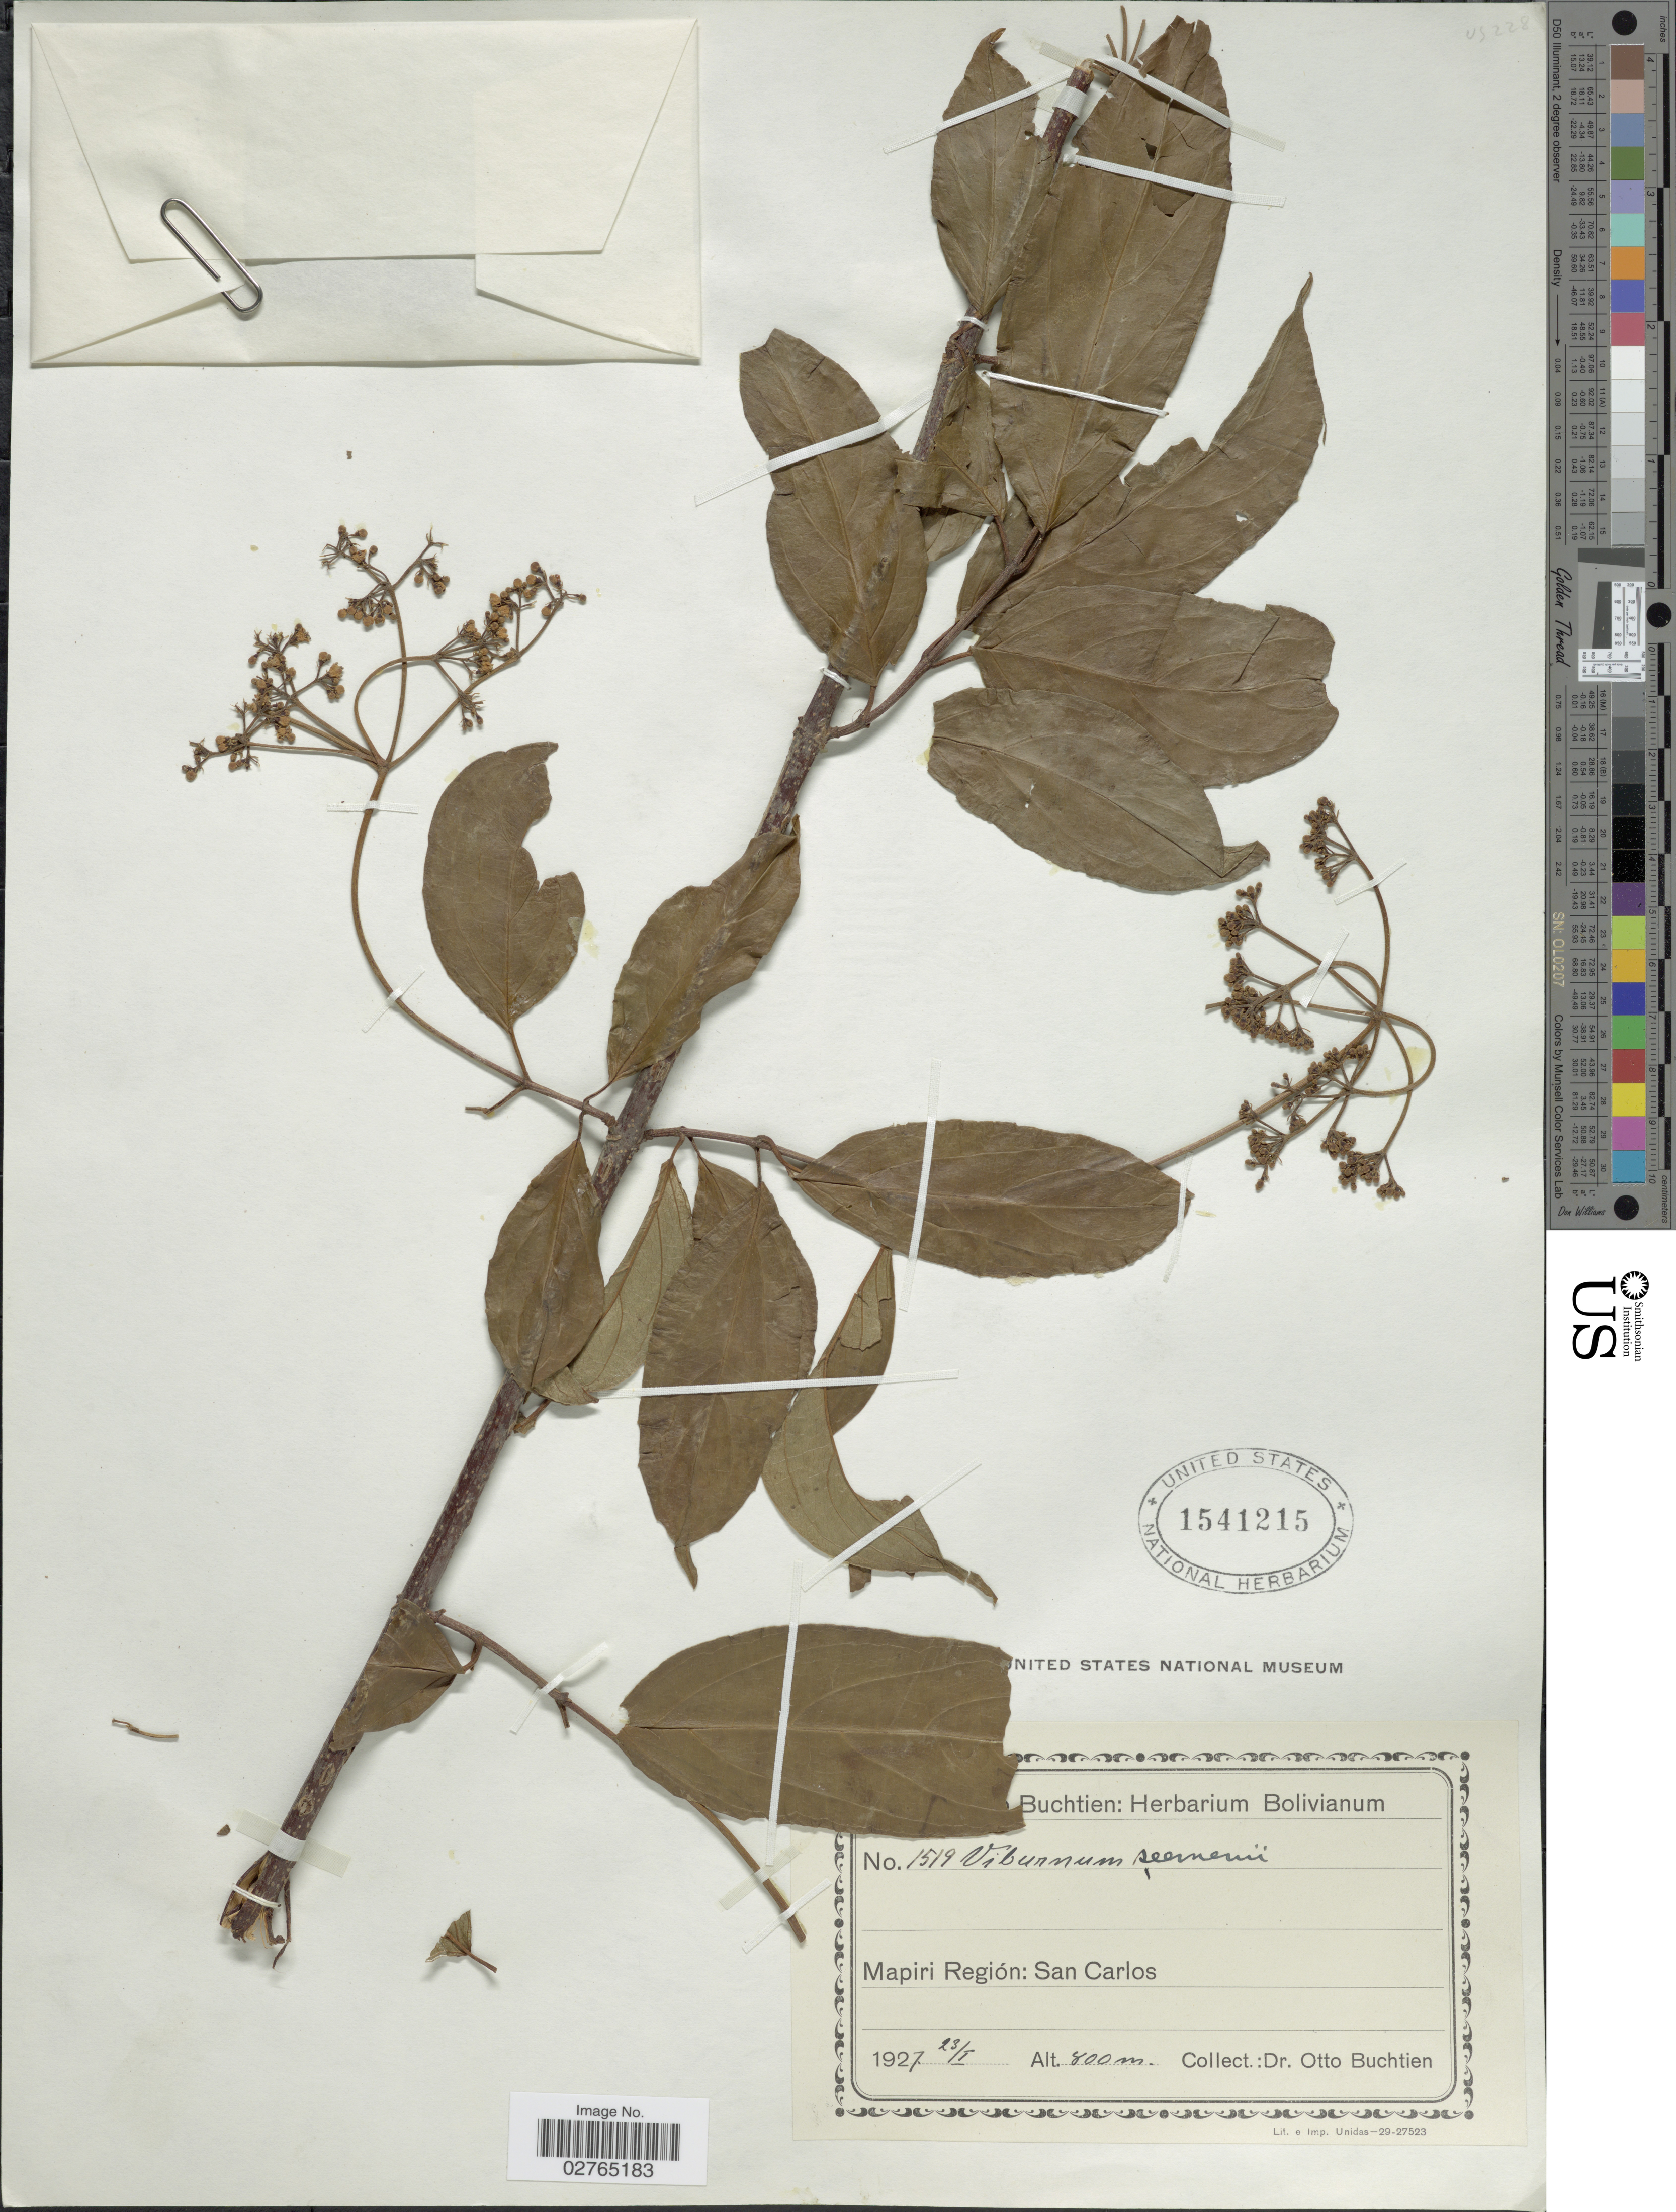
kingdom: Plantae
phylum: Tracheophyta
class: Magnoliopsida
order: Dipsacales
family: Viburnaceae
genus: Viburnum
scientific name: Viburnum seemenii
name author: Graebn. in Urb.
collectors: O. Buchtien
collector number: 1519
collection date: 1927-01-23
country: Bolivia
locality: Mapiri Región: San Carlos.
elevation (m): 800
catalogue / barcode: US 1541215